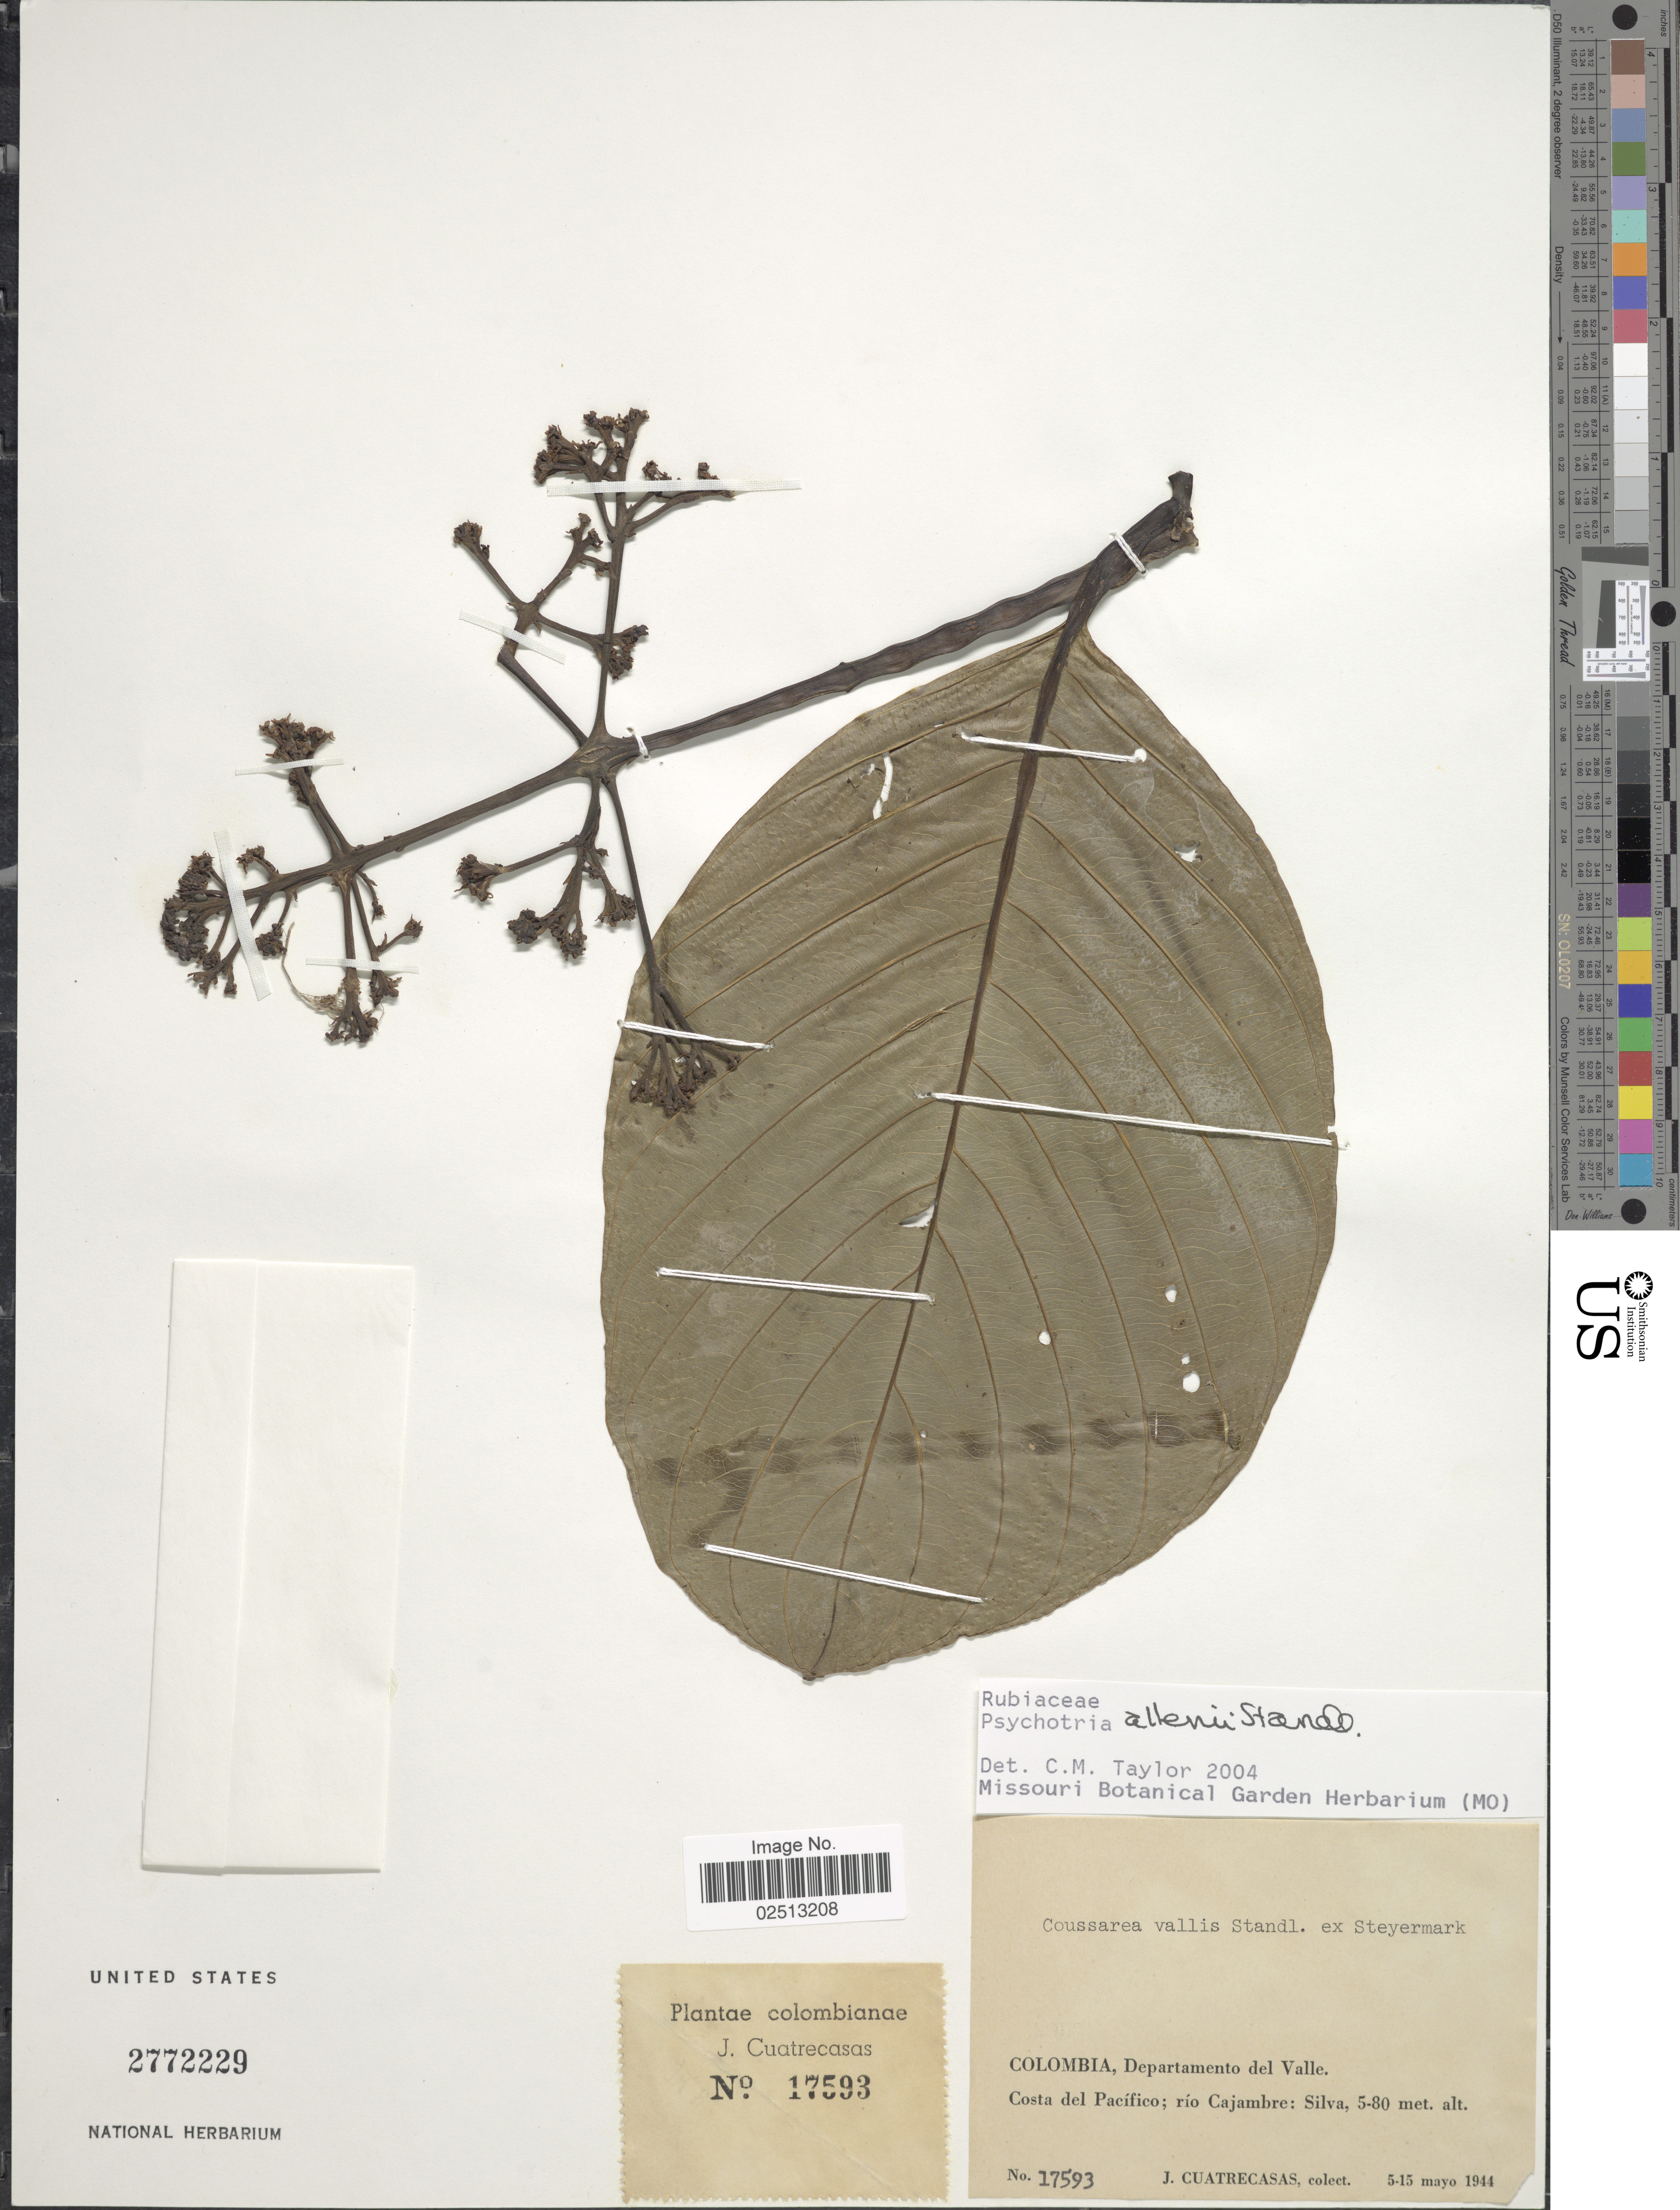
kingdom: Plantae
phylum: Tracheophyta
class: Magnoliopsida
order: Gentianales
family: Rubiaceae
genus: Psychotria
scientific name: Psychotria allenii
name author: Standl. in Woodson & Schery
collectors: J. Cuatrecasas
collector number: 17593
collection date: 1944-05-05/1944-05-15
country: Colombia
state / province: Valle del Cauca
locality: Colombia, Departamento del Valle. Costa del Pacifico; Rio Cajambre; Silva.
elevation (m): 5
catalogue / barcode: US 2772229